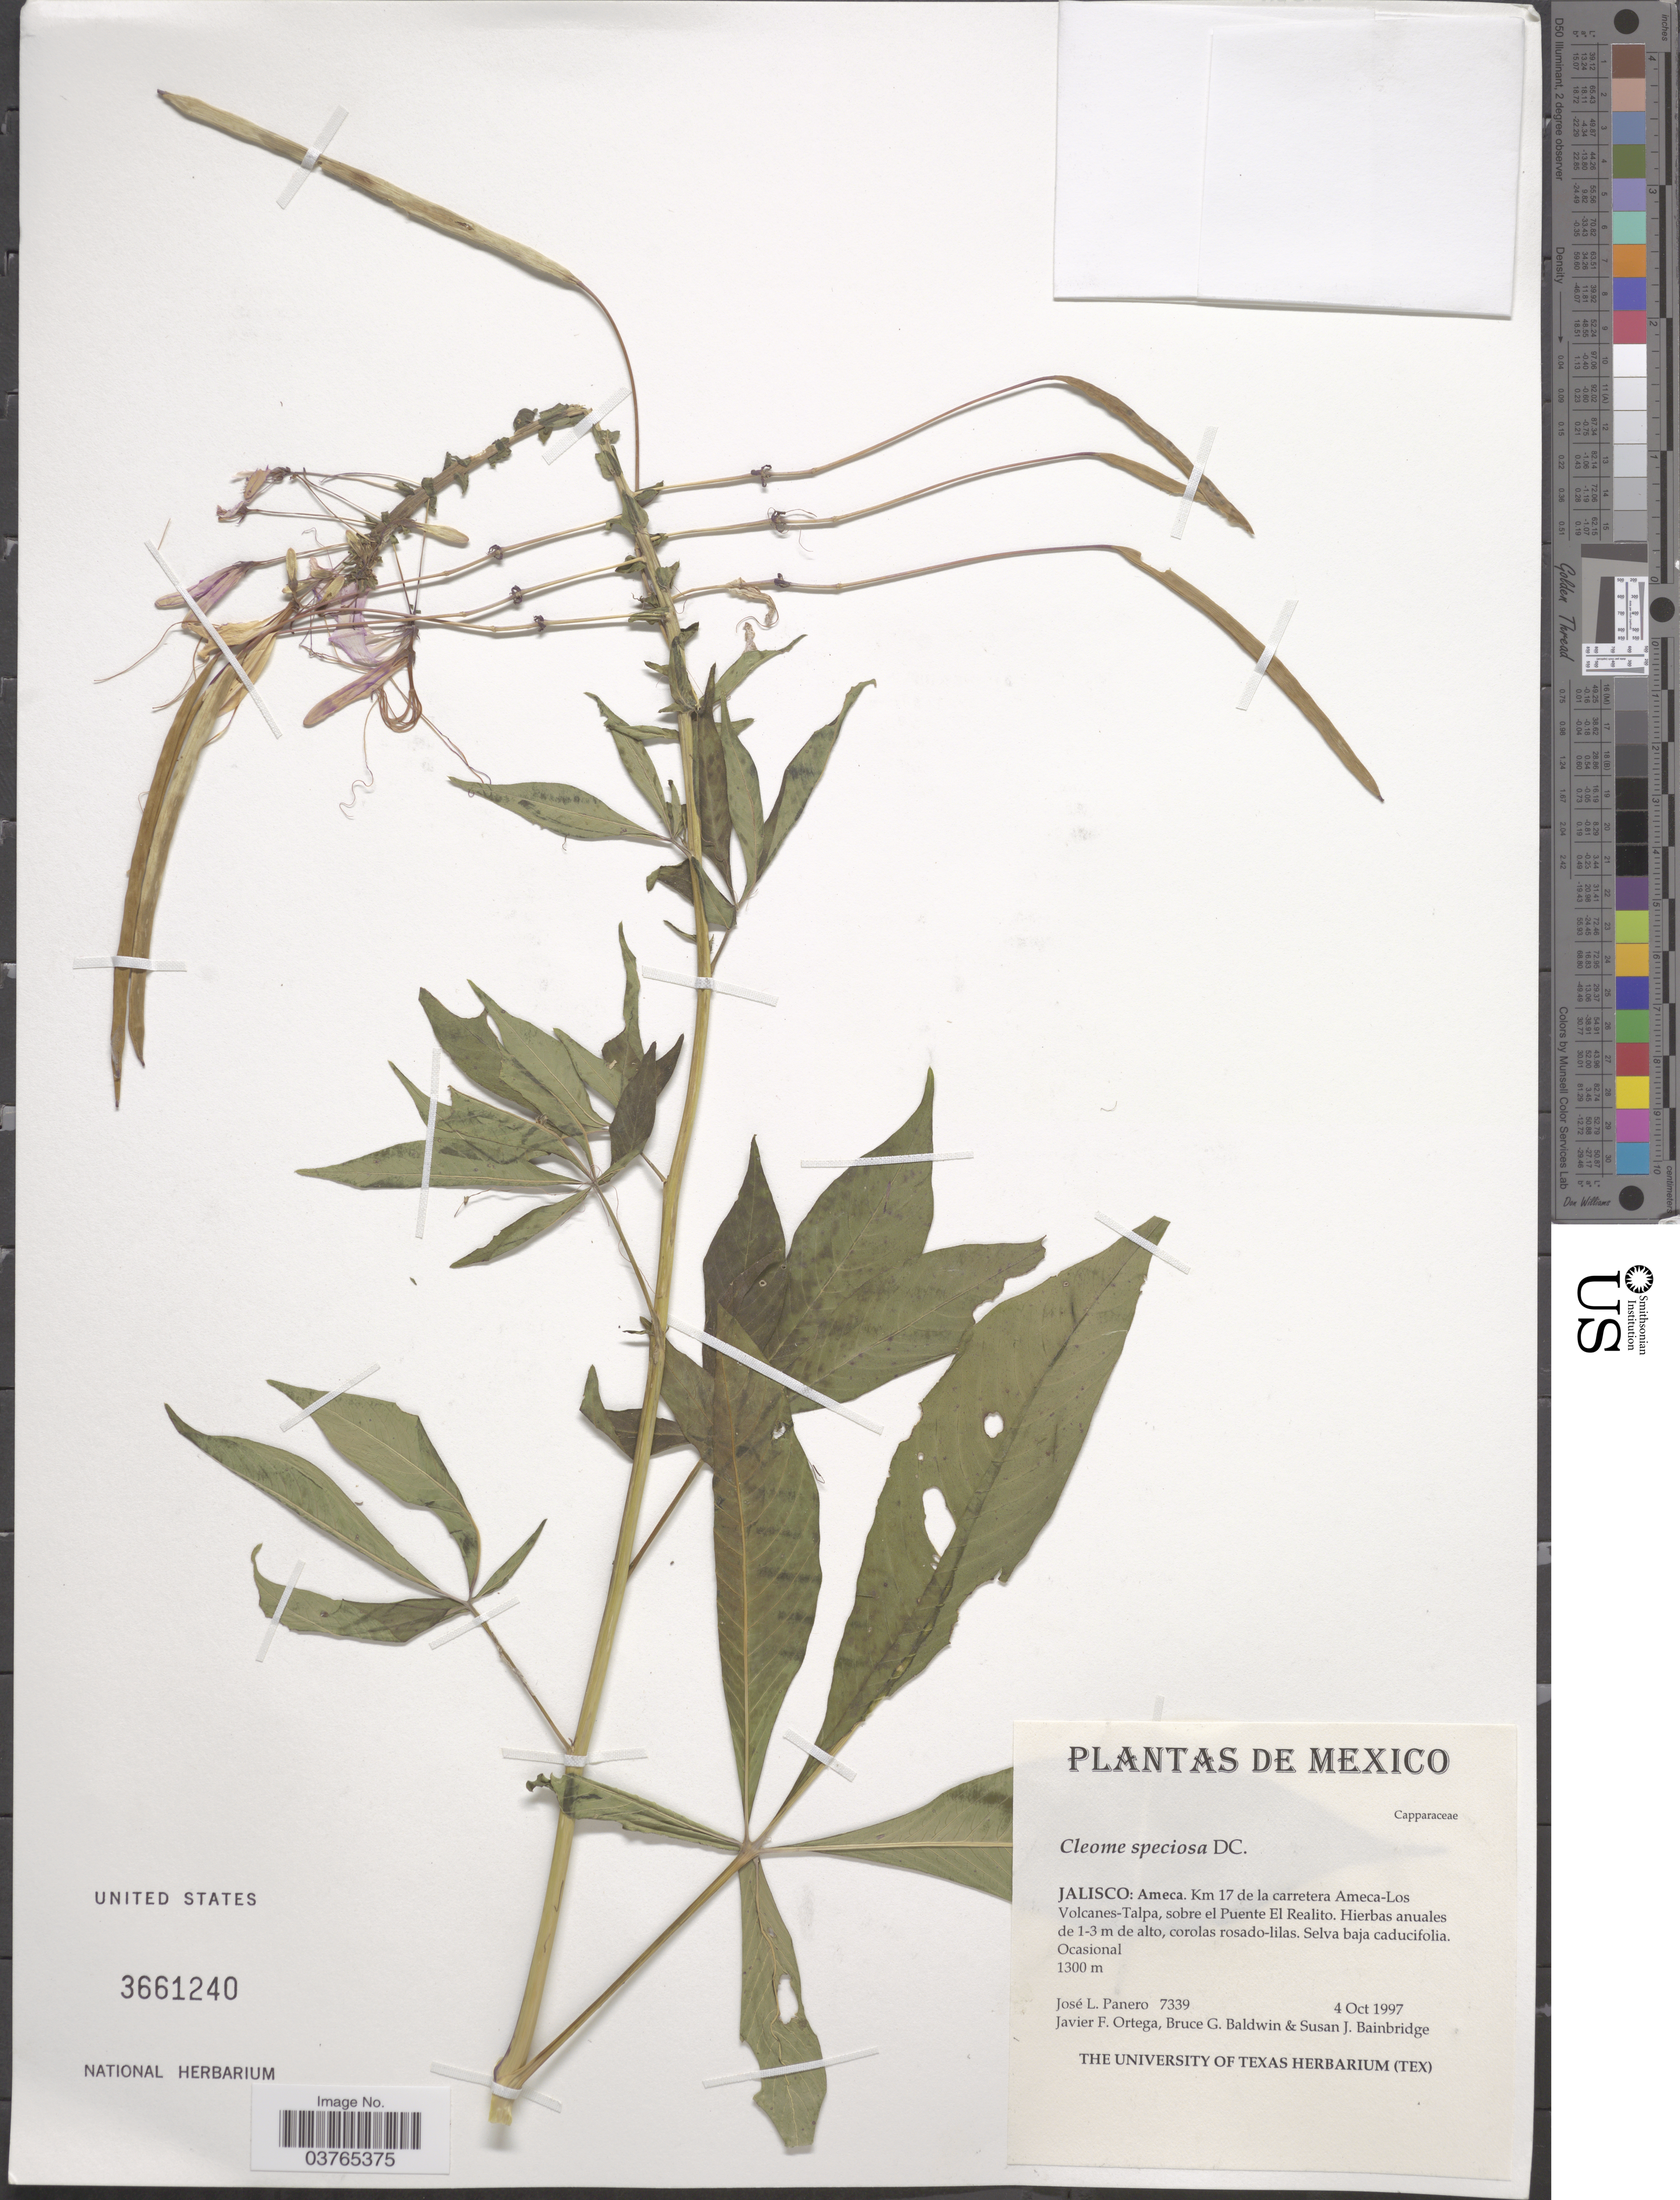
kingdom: Plantae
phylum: Tracheophyta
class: Magnoliopsida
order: Brassicales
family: Cleomaceae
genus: Cleoserrata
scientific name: Cleoserrata speciosa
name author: (Raf.) Iltis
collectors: J. L. Panero, J. Ortega, B. Baldwin & S. Bainbridge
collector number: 7339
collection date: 1997-10-04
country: Mexico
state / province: Jalisco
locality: Ameca. Km 17 de la carretera Ameca-Los Volcanes-Talpa, sobre el Puente El Realito.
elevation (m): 1300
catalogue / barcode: US 3661240